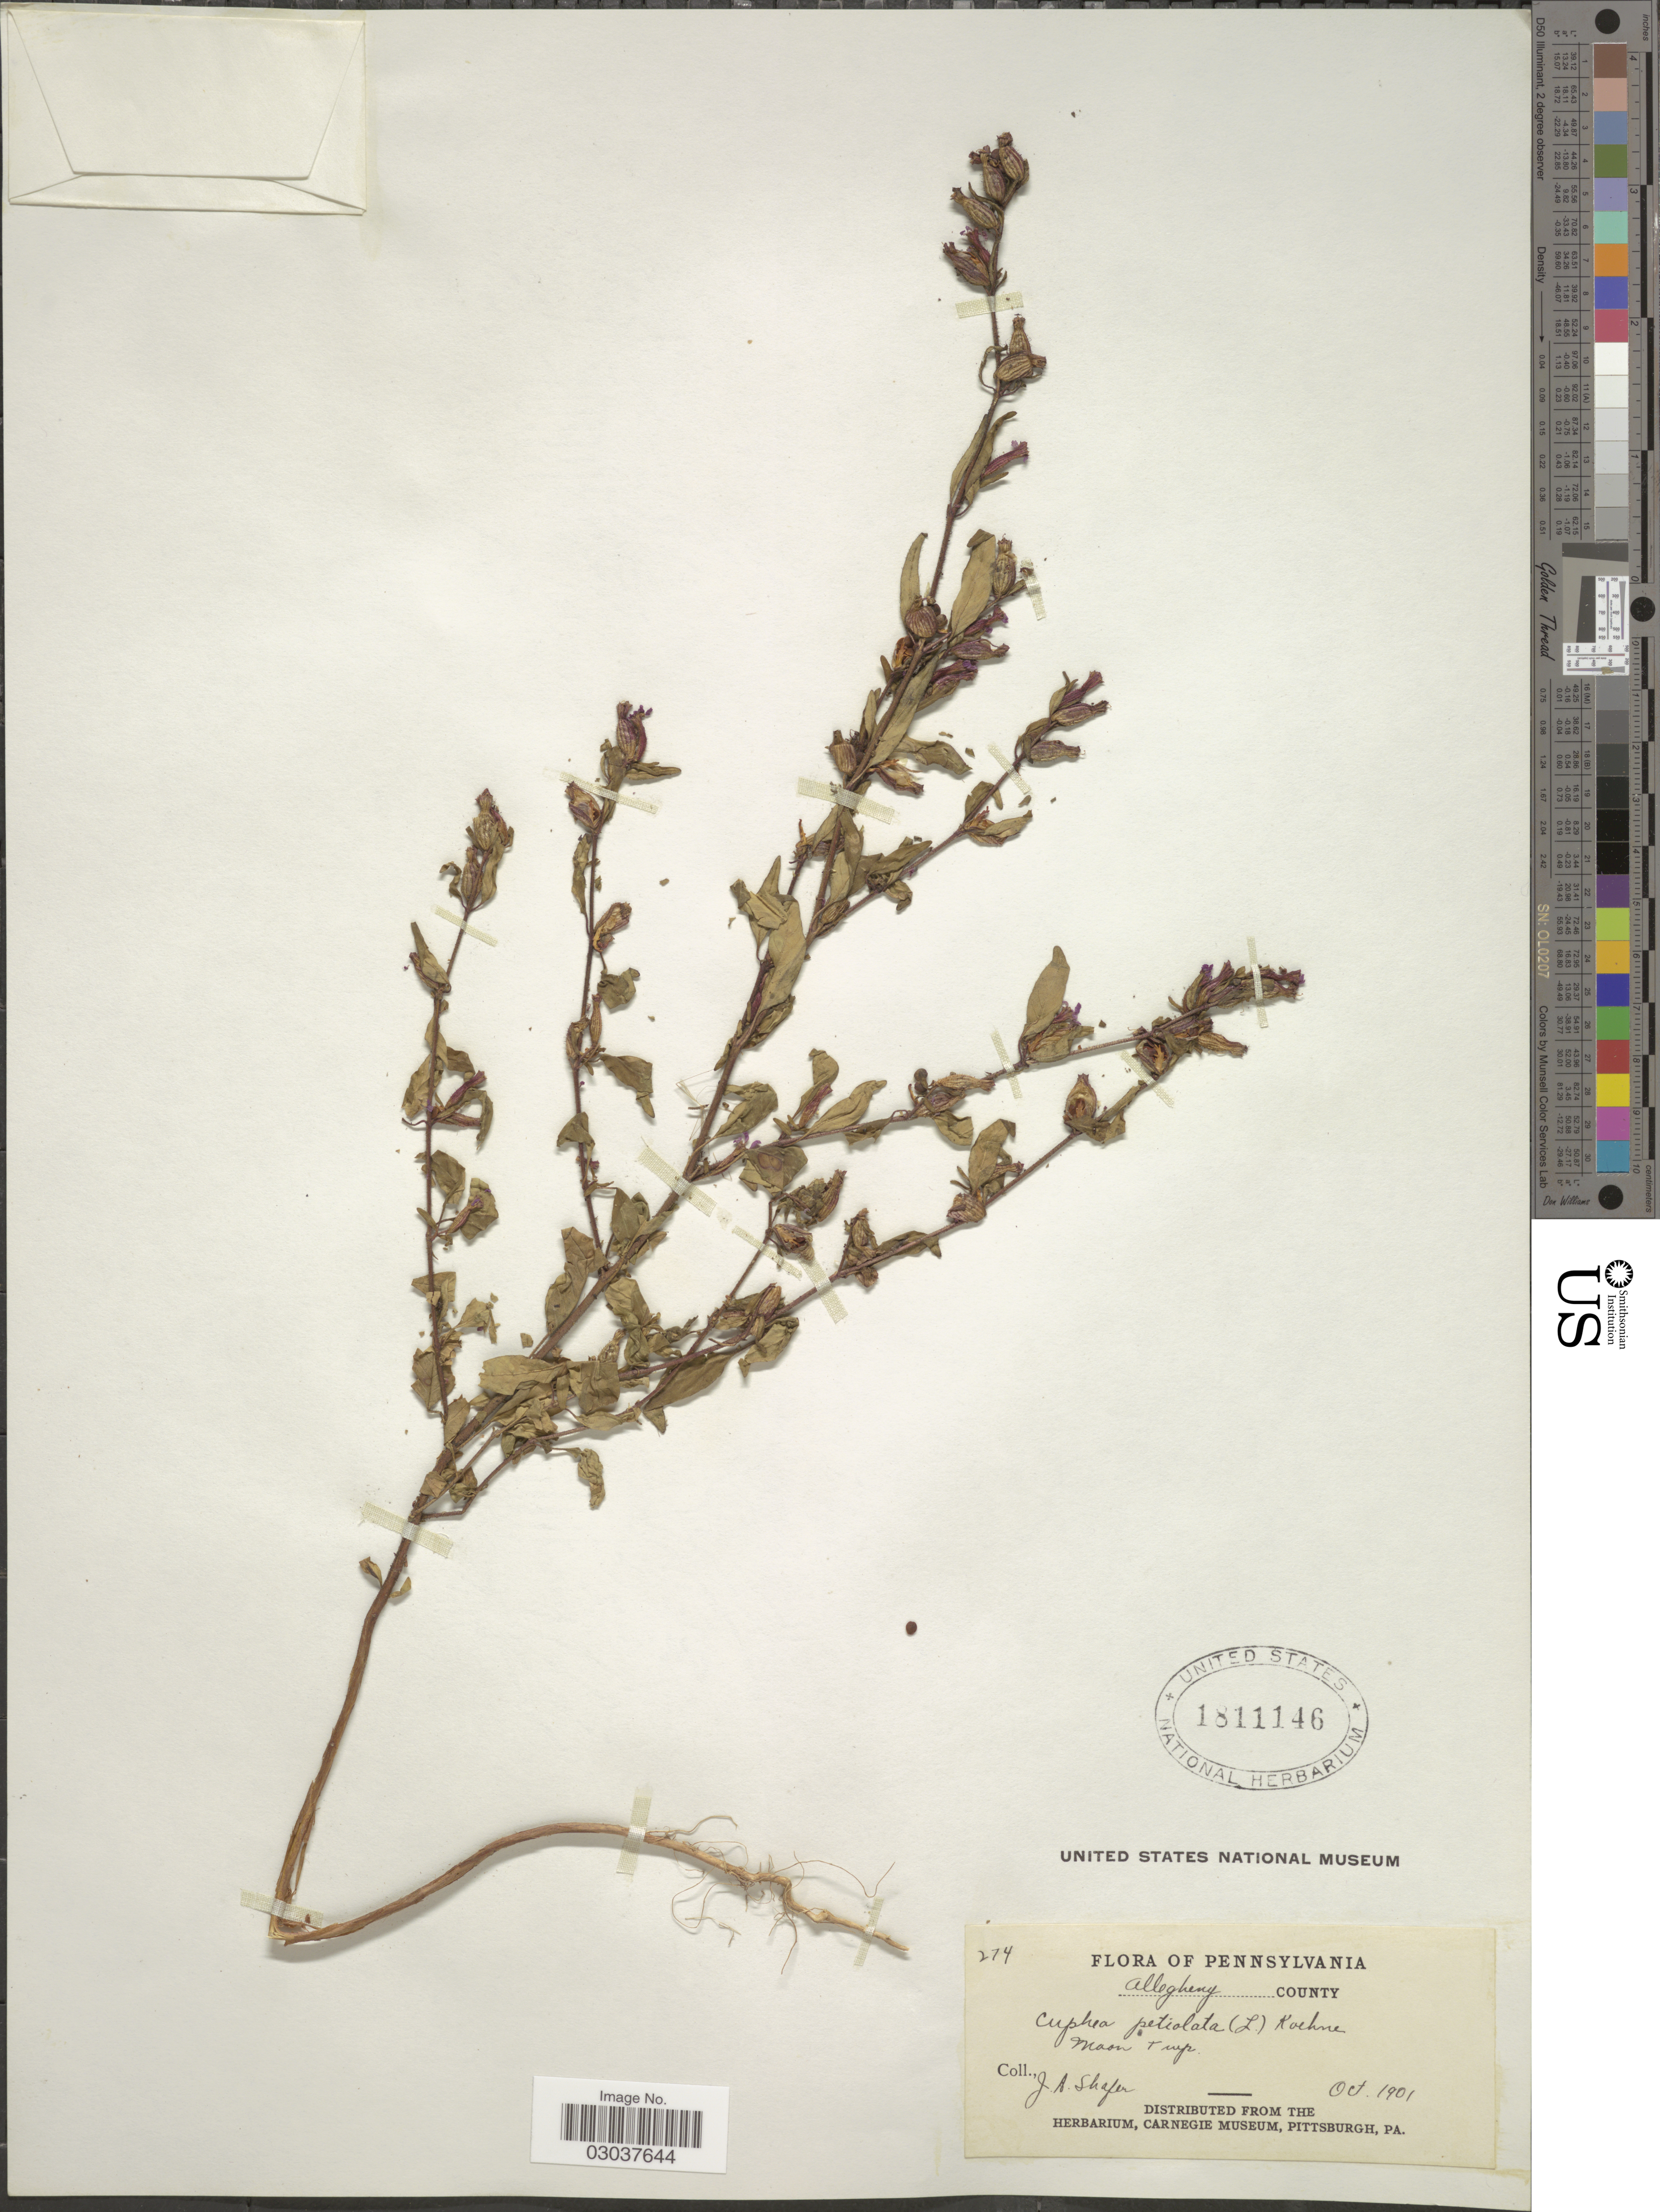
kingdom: Plantae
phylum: Tracheophyta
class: Magnoliopsida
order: Myrtales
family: Lythraceae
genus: Cuphea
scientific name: Cuphea petiolata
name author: Pohl ex Koehne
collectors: J. A. Shafer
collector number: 274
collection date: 1901-10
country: United States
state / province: Pennsylvania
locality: Allegheny County. Moon Twp.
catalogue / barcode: US 1811146